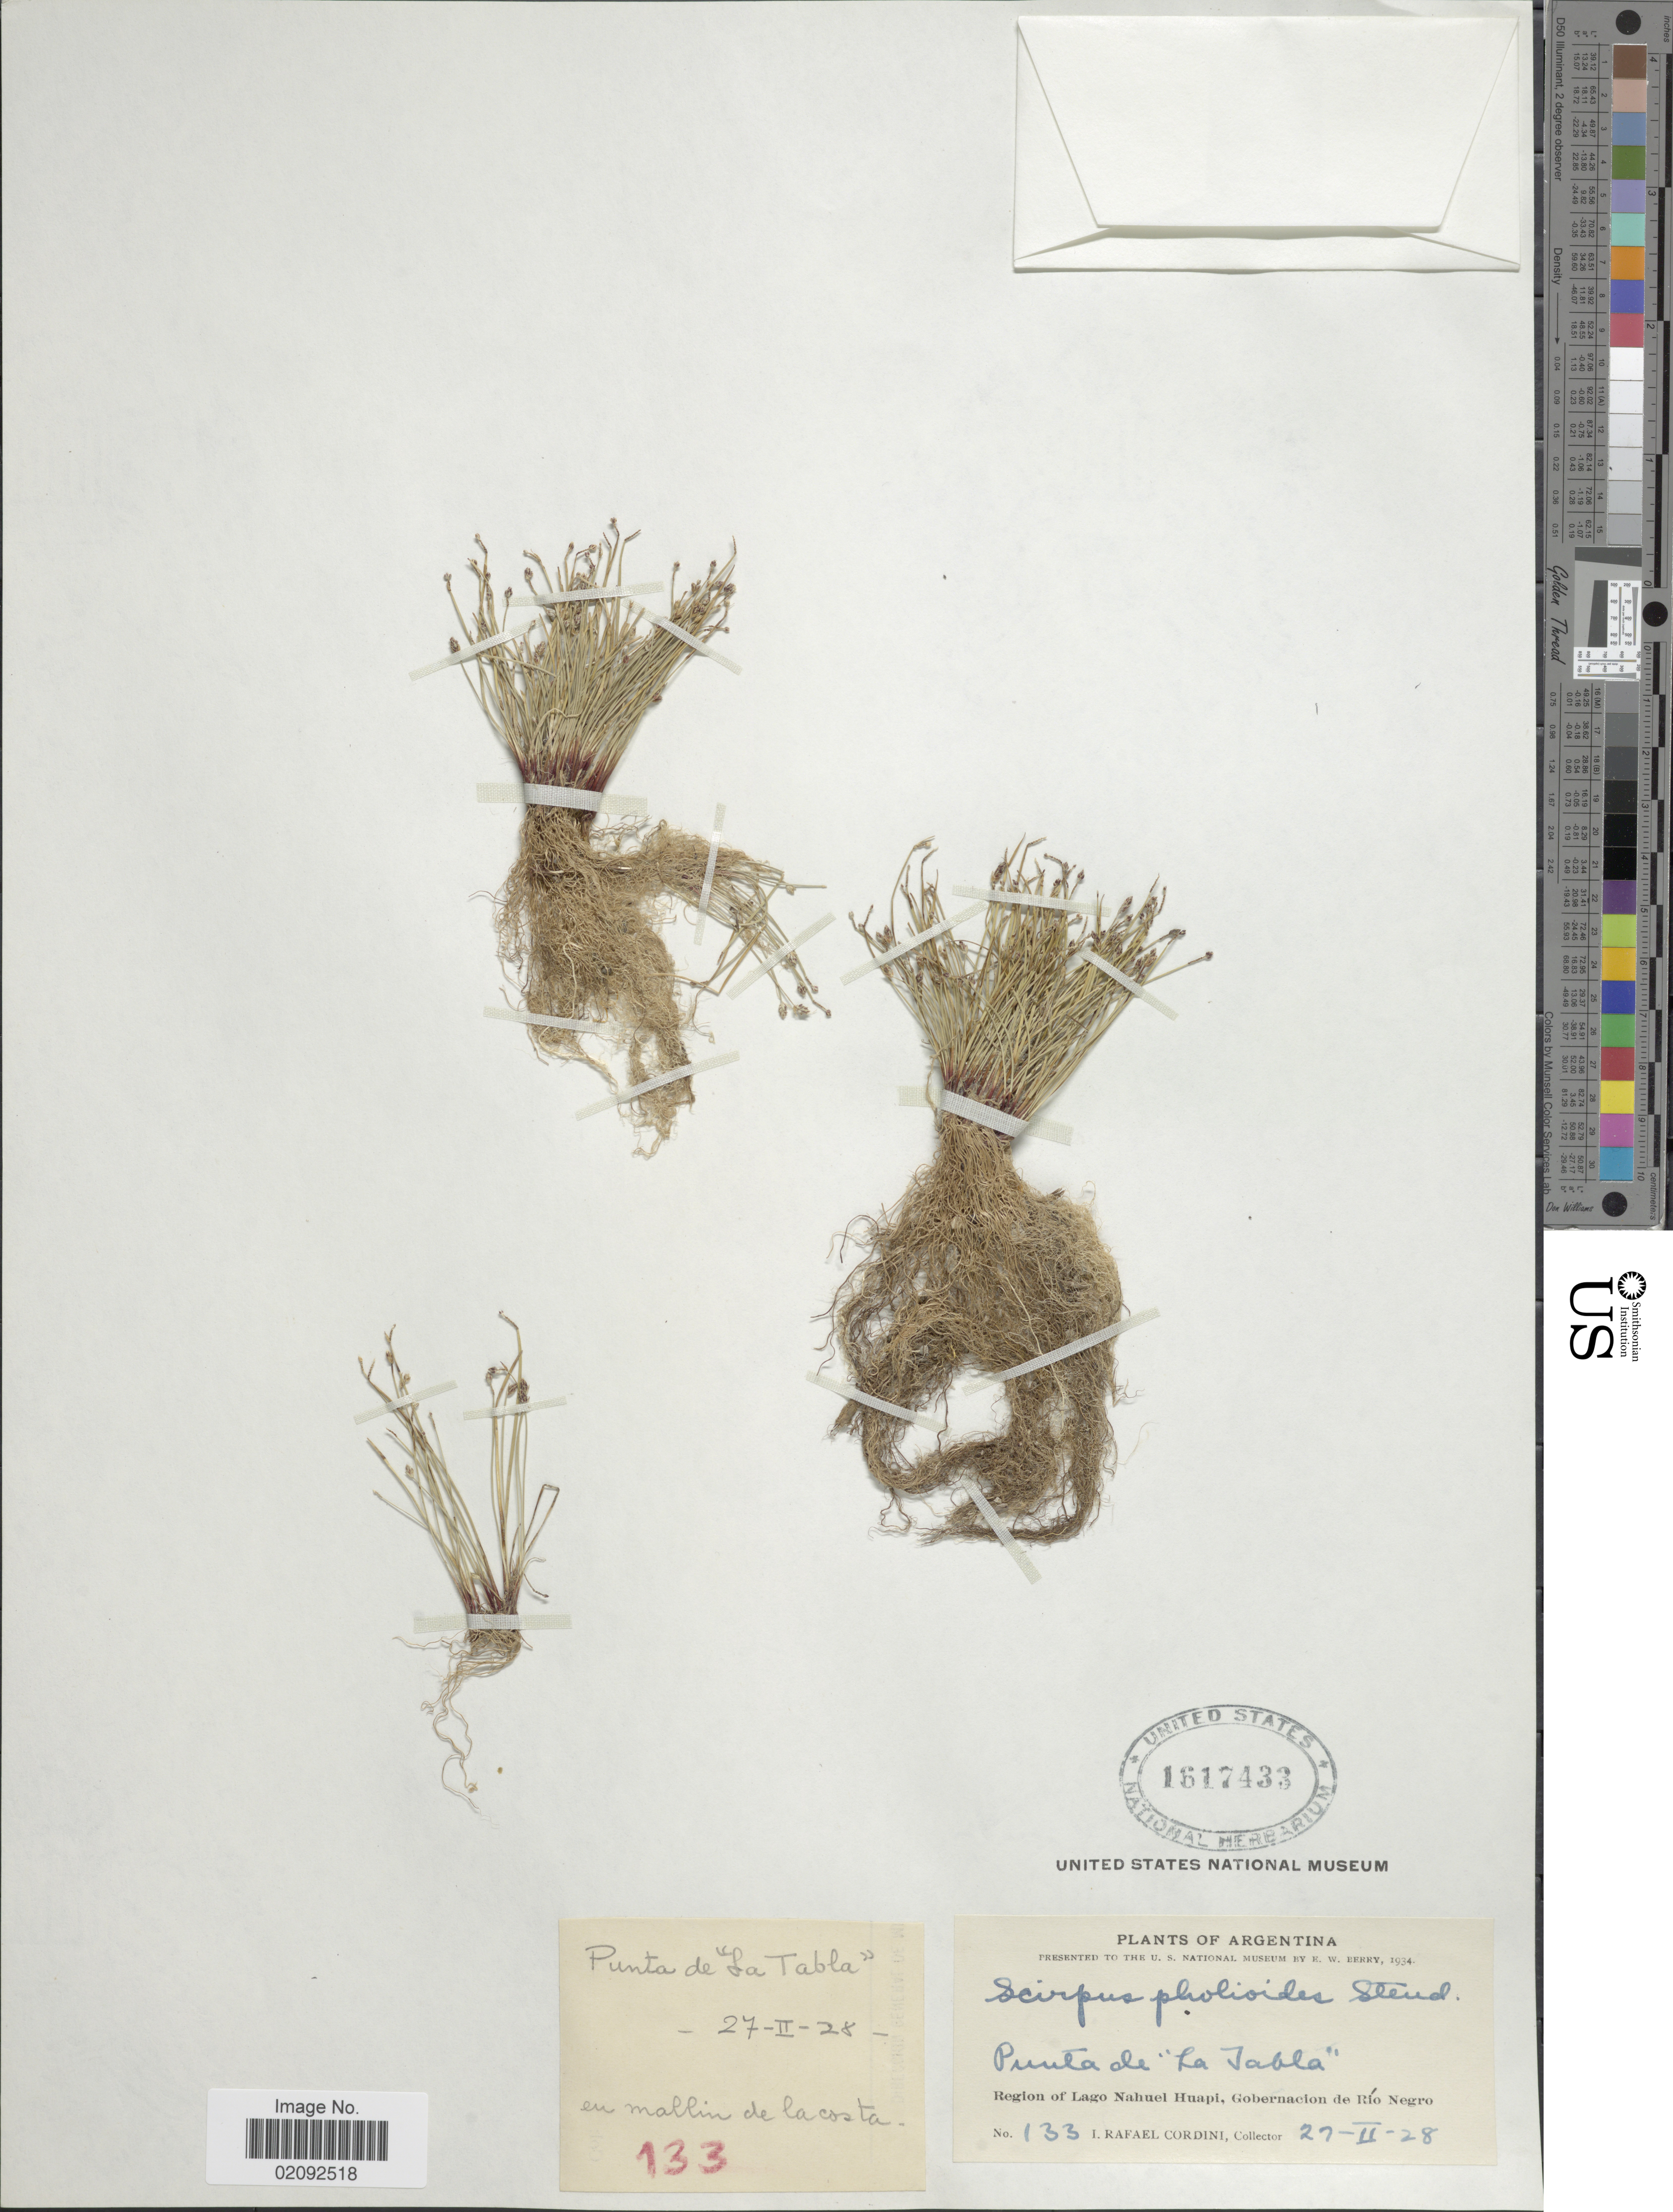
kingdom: Plantae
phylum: Tracheophyta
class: Liliopsida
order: Poales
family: Cyperaceae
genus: Isolepis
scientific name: Isolepis cernua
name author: (Vahl) Roem. & Schult.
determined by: Strong, Mark T., (BOT), Smithsonian Institution - National Museum of Natural History (UNITED STATES)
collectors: I. Cordini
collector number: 133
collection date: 1928-02-27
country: Argentina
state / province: Rio Negro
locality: Punta de "La Tabla", Region of Lago Nahuel Huapi, Gobernacion de Rio Negro, en mallin de la costa.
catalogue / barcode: US 1617433